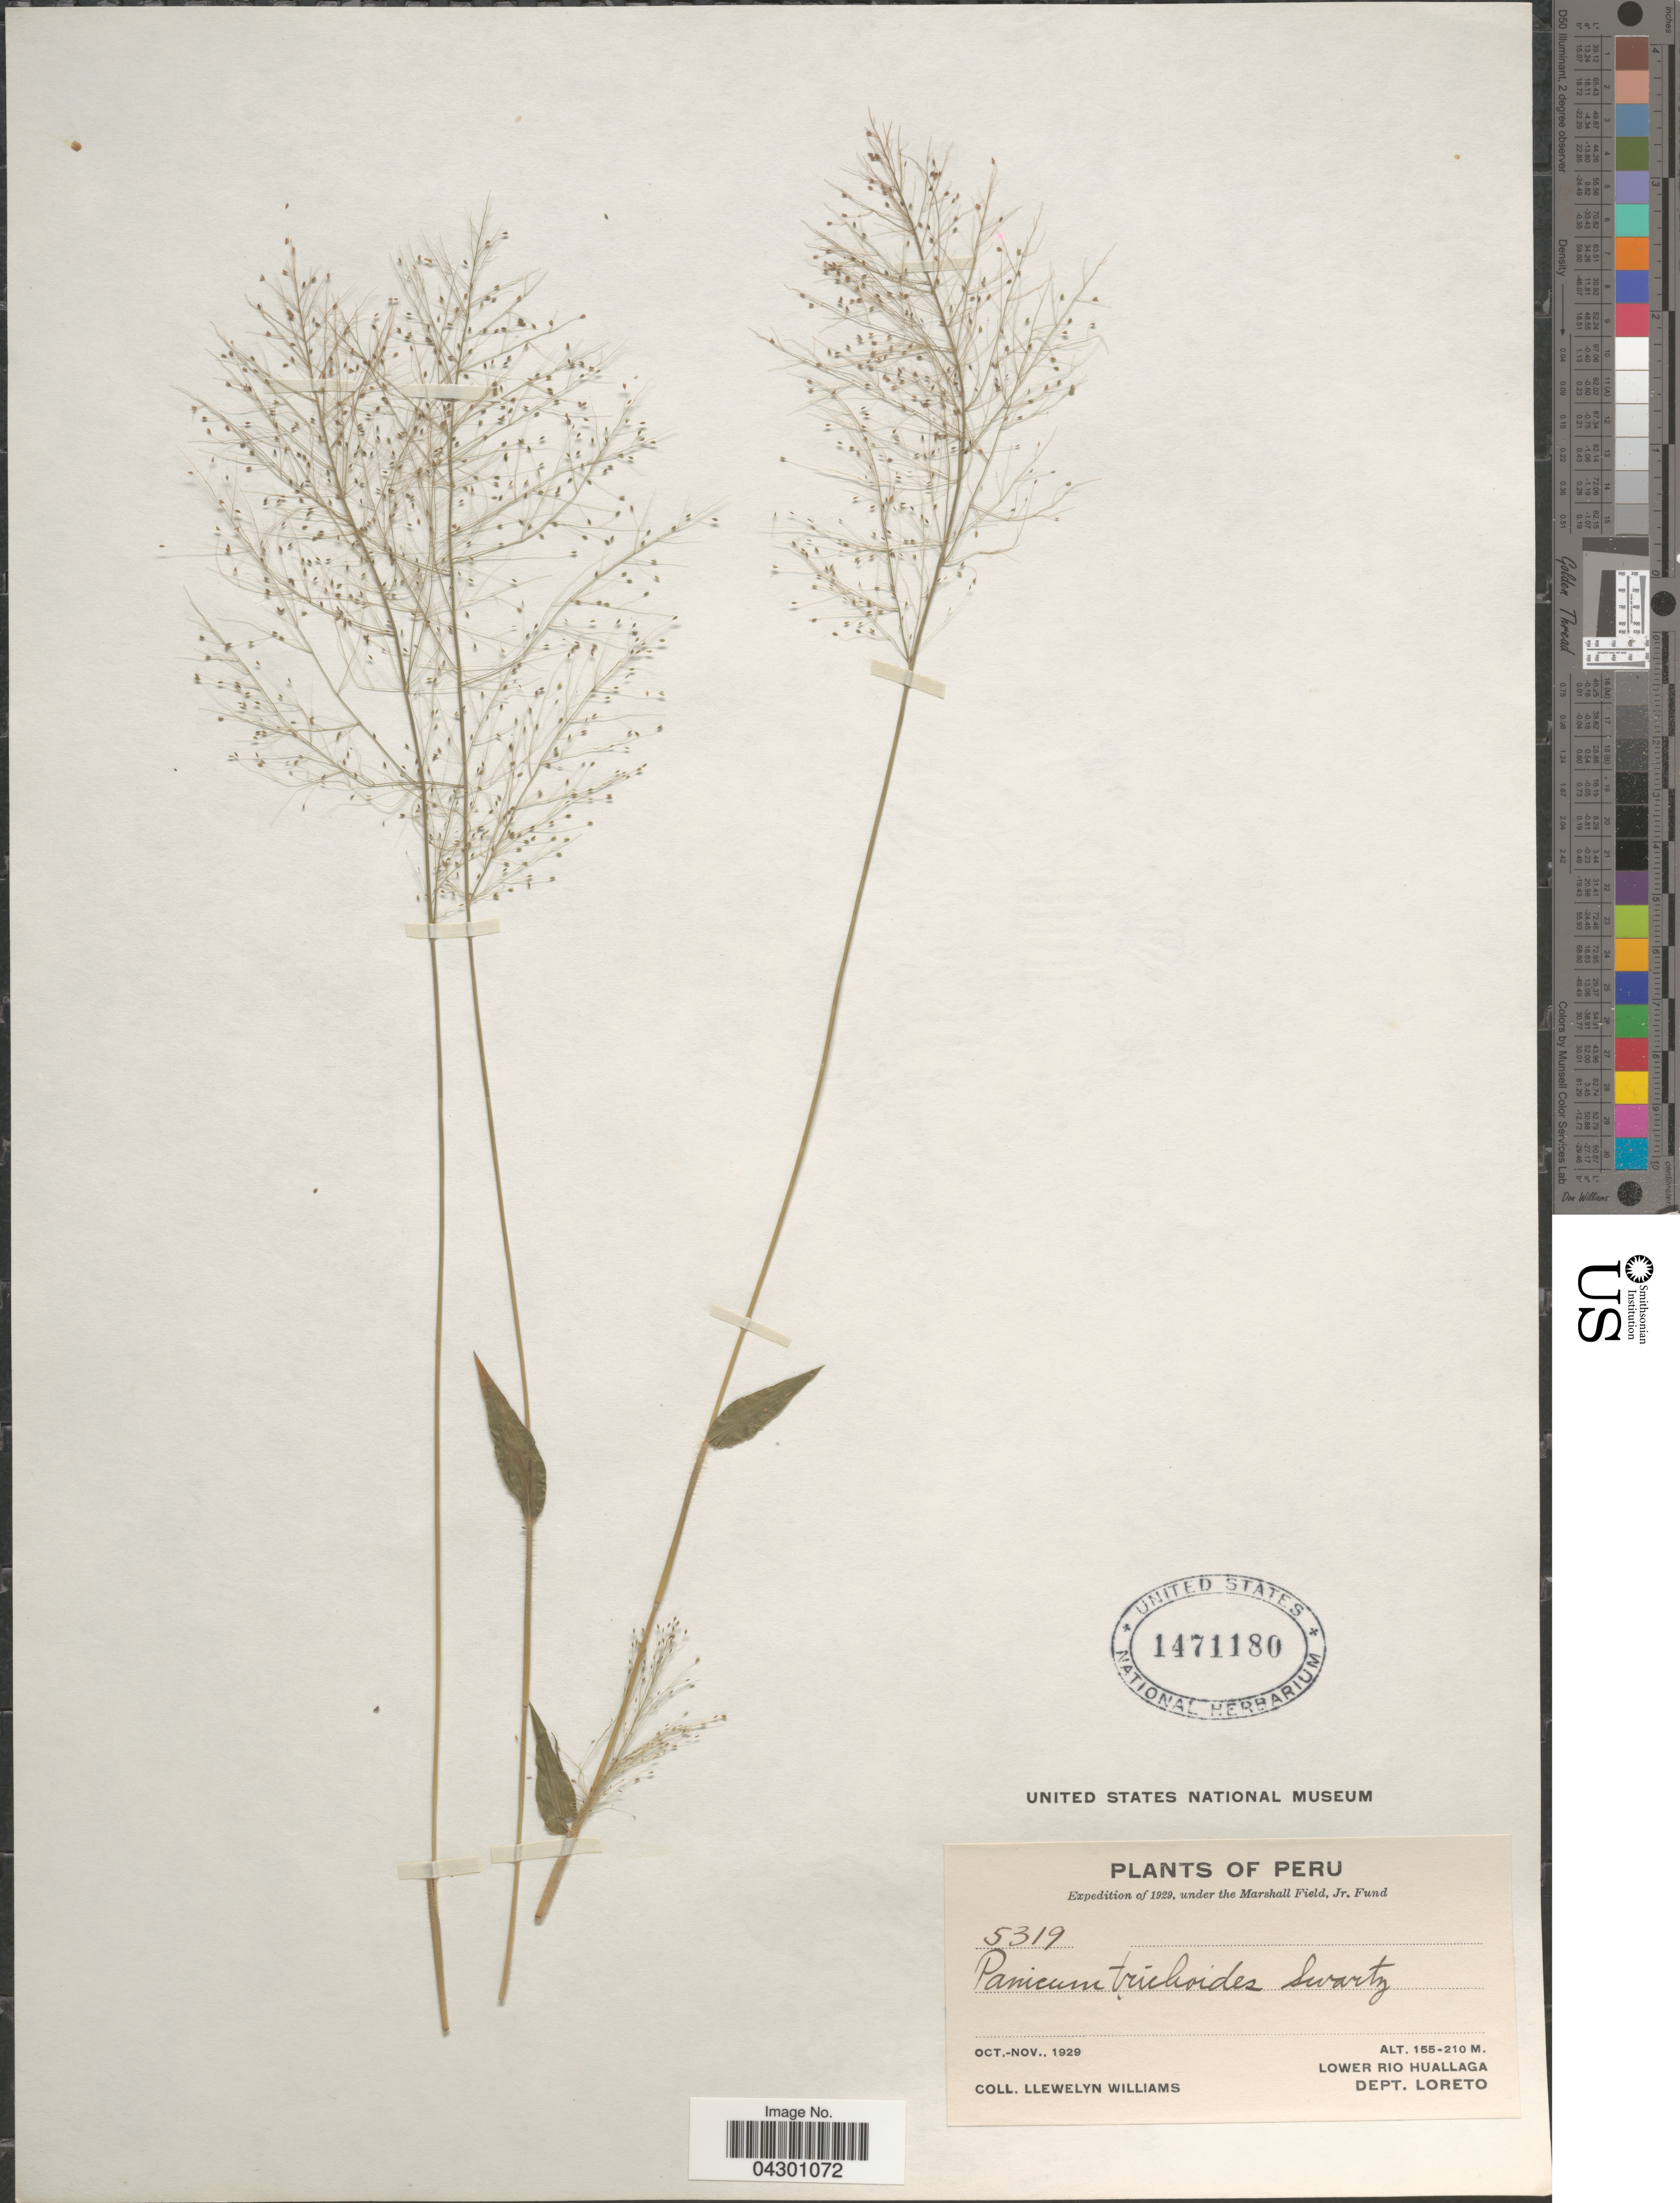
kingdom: Plantae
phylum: Tracheophyta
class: Liliopsida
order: Poales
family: Poaceae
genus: Panicum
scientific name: Panicum trichoides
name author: Sw.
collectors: Ll. Williams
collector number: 5319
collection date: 1929-10/1929-11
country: Peru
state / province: Loreto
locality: Expedition of 1929. Lower Rio Huallaga. Dept. Loreto.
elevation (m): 155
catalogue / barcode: US 1471180